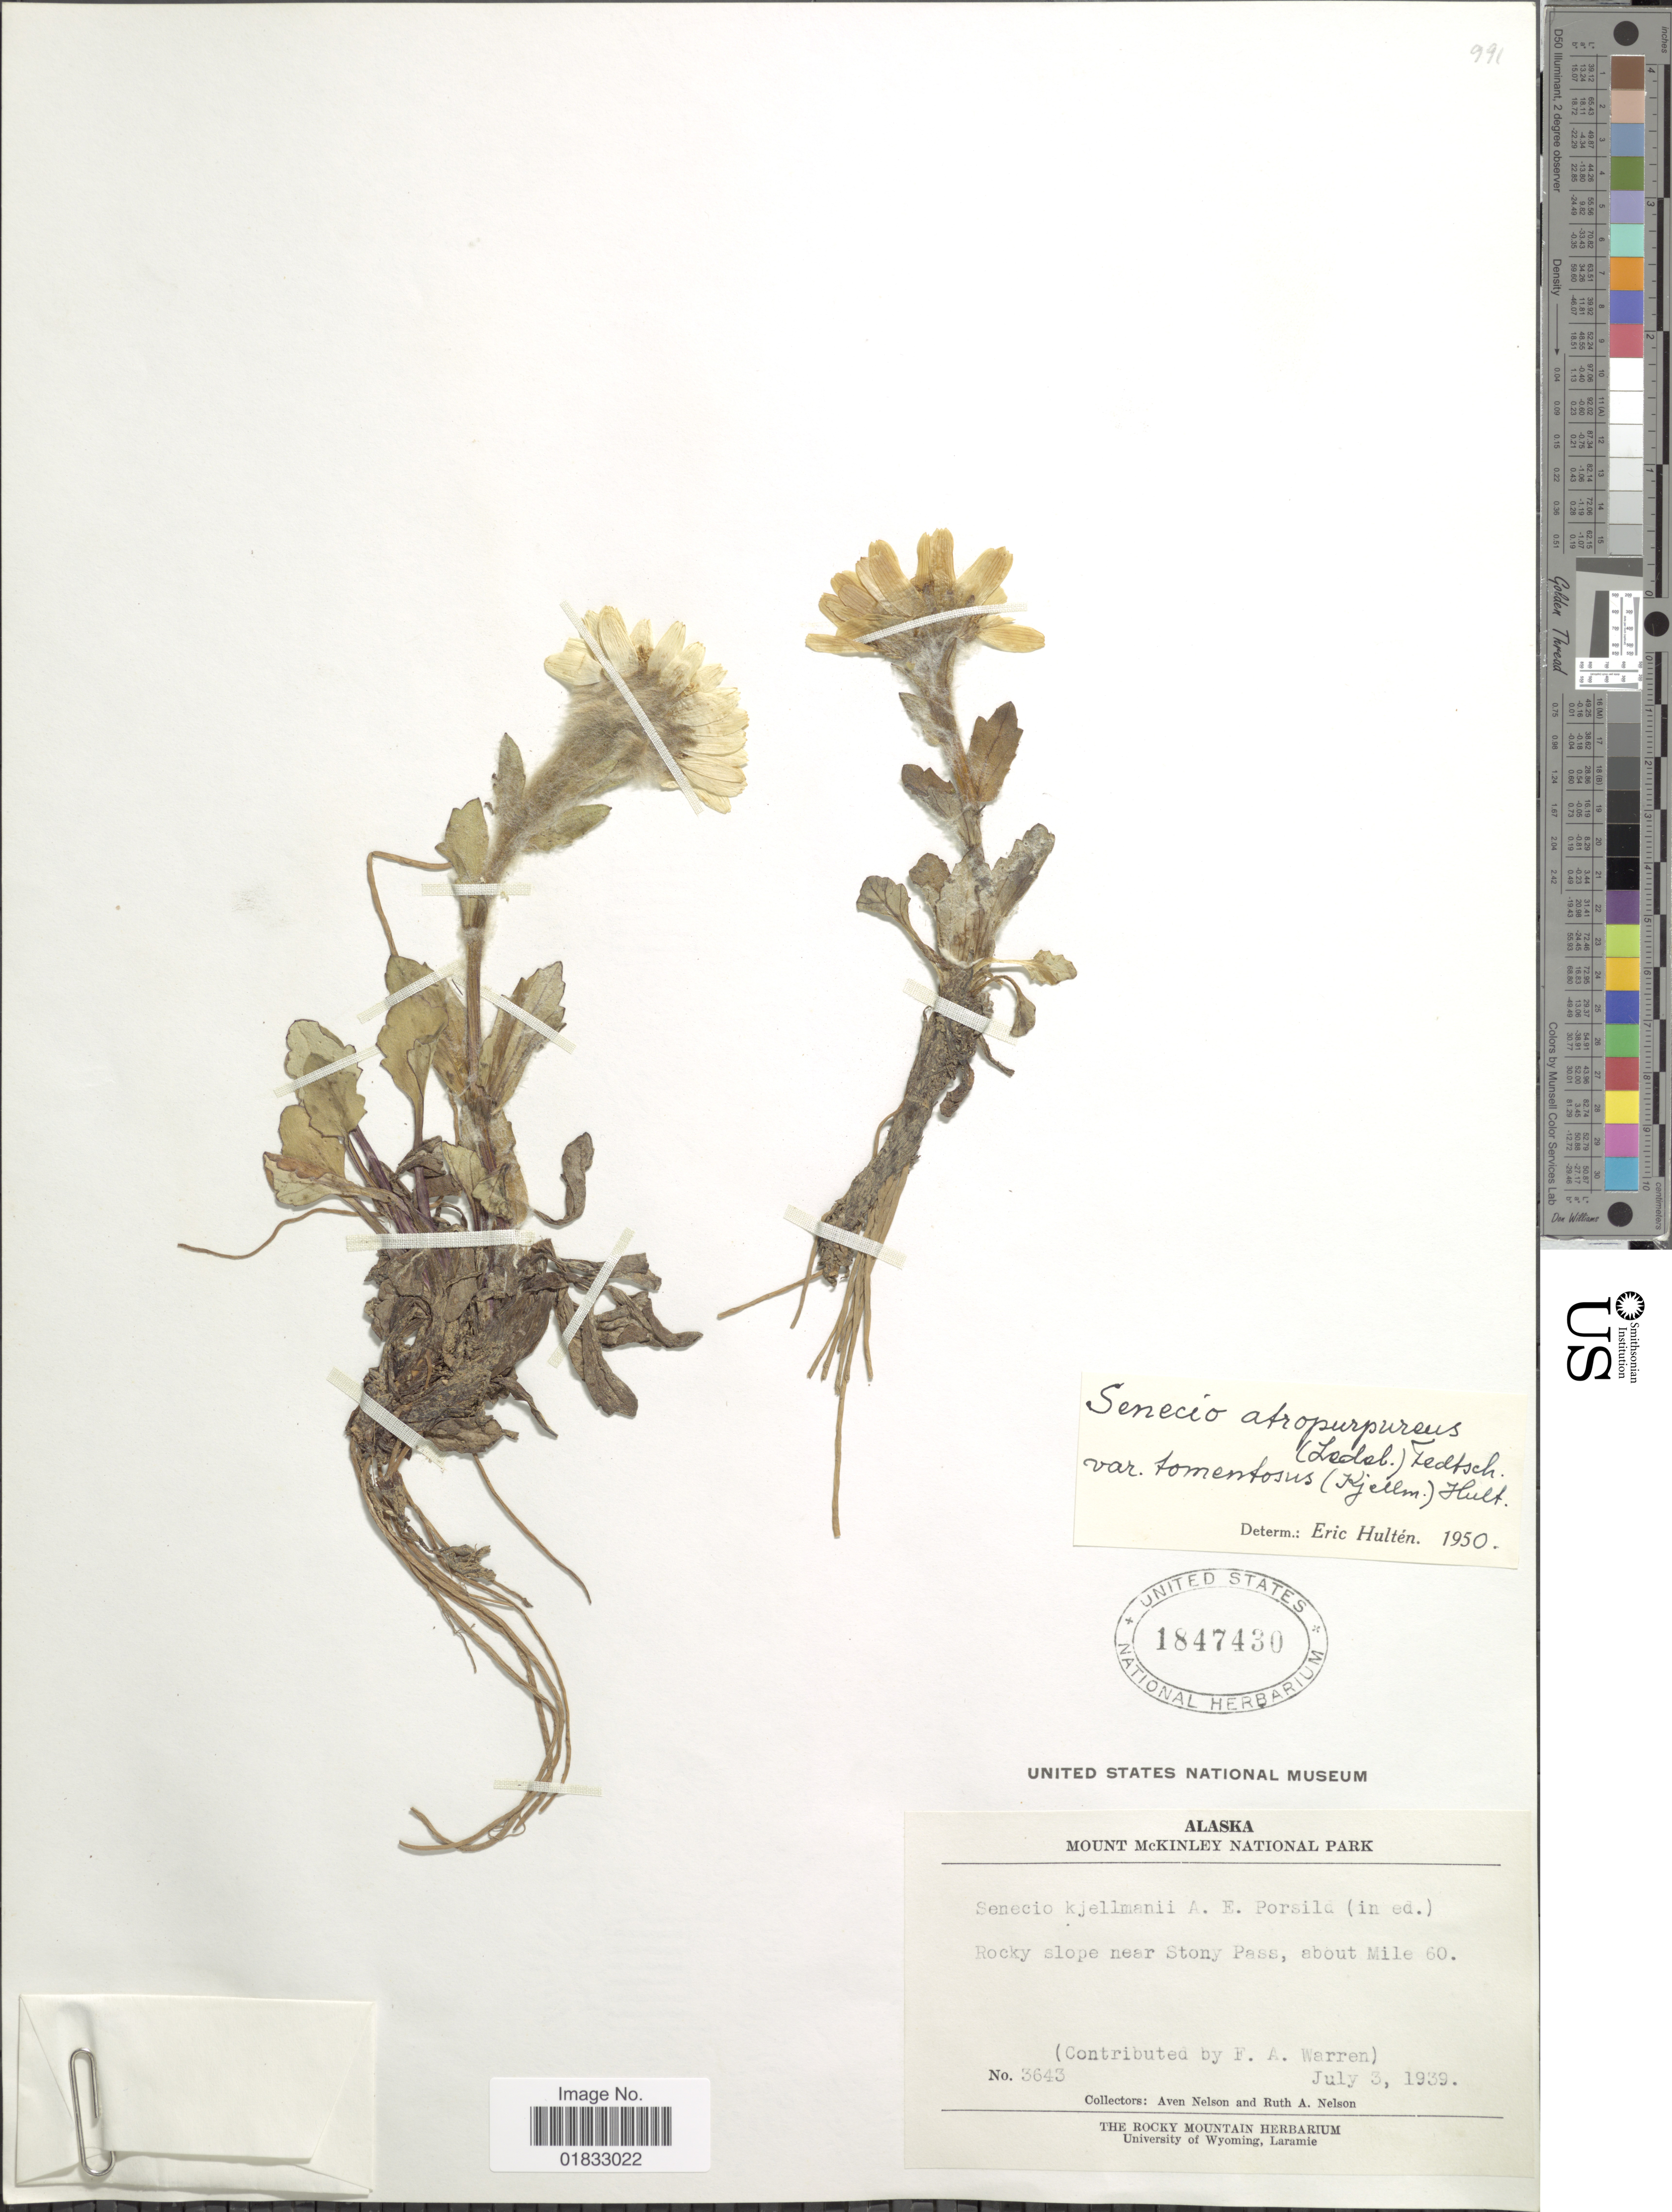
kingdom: Plantae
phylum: Tracheophyta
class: Magnoliopsida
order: Asterales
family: Asteraceae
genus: Tephroseris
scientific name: Tephroseris kjellmanii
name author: (A.E. Porsild) Holub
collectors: A. Nelson & R. A. Nelson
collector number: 3643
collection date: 1939-07-03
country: United States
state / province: Alaska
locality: Mount McKinley National Park, Rocky slope near Stony Pass, about Mile 60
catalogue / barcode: US 1847430